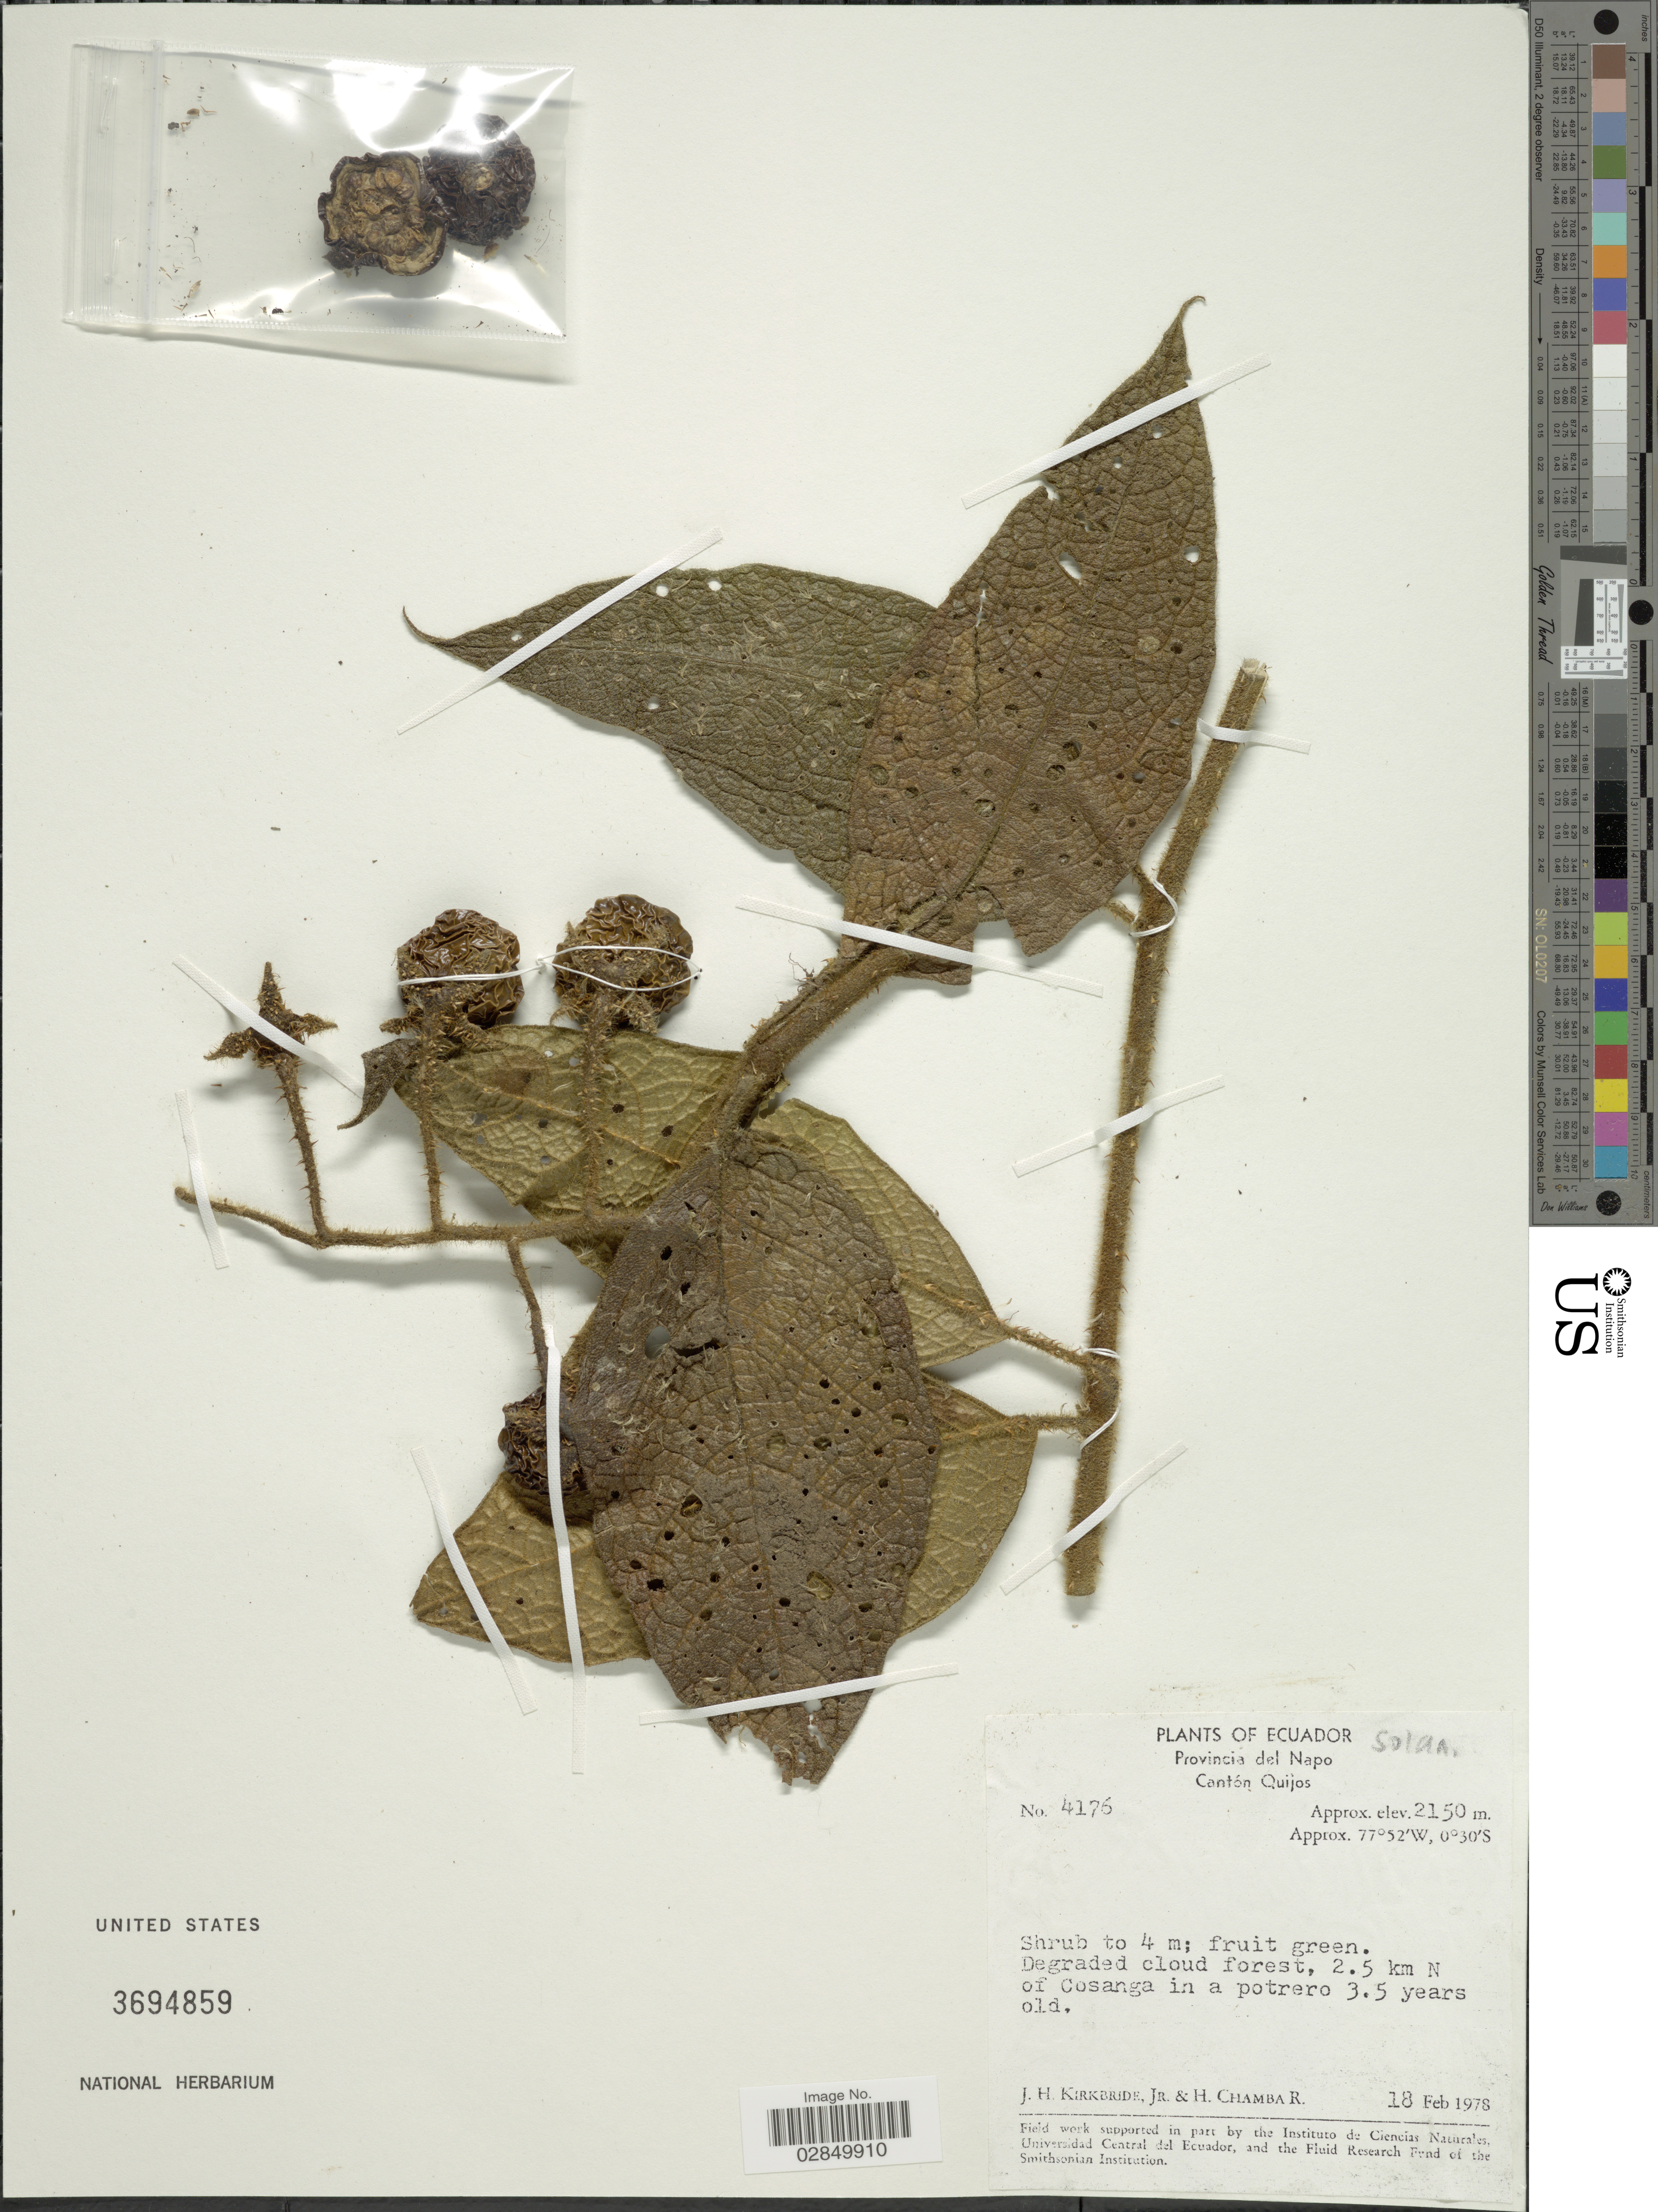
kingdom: Plantae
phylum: Tracheophyta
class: Magnoliopsida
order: Solanales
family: Solanaceae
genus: Solanum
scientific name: Solanum sp.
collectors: J. H. Kirkbride & H. Chamba R.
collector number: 4176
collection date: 1978-02-18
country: Ecuador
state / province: Napo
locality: Provincia del Napo. Cantón Quijos. 2.5 km N of Cosanga in a potrero 3.5 years old.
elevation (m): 2150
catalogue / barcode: US 3694859